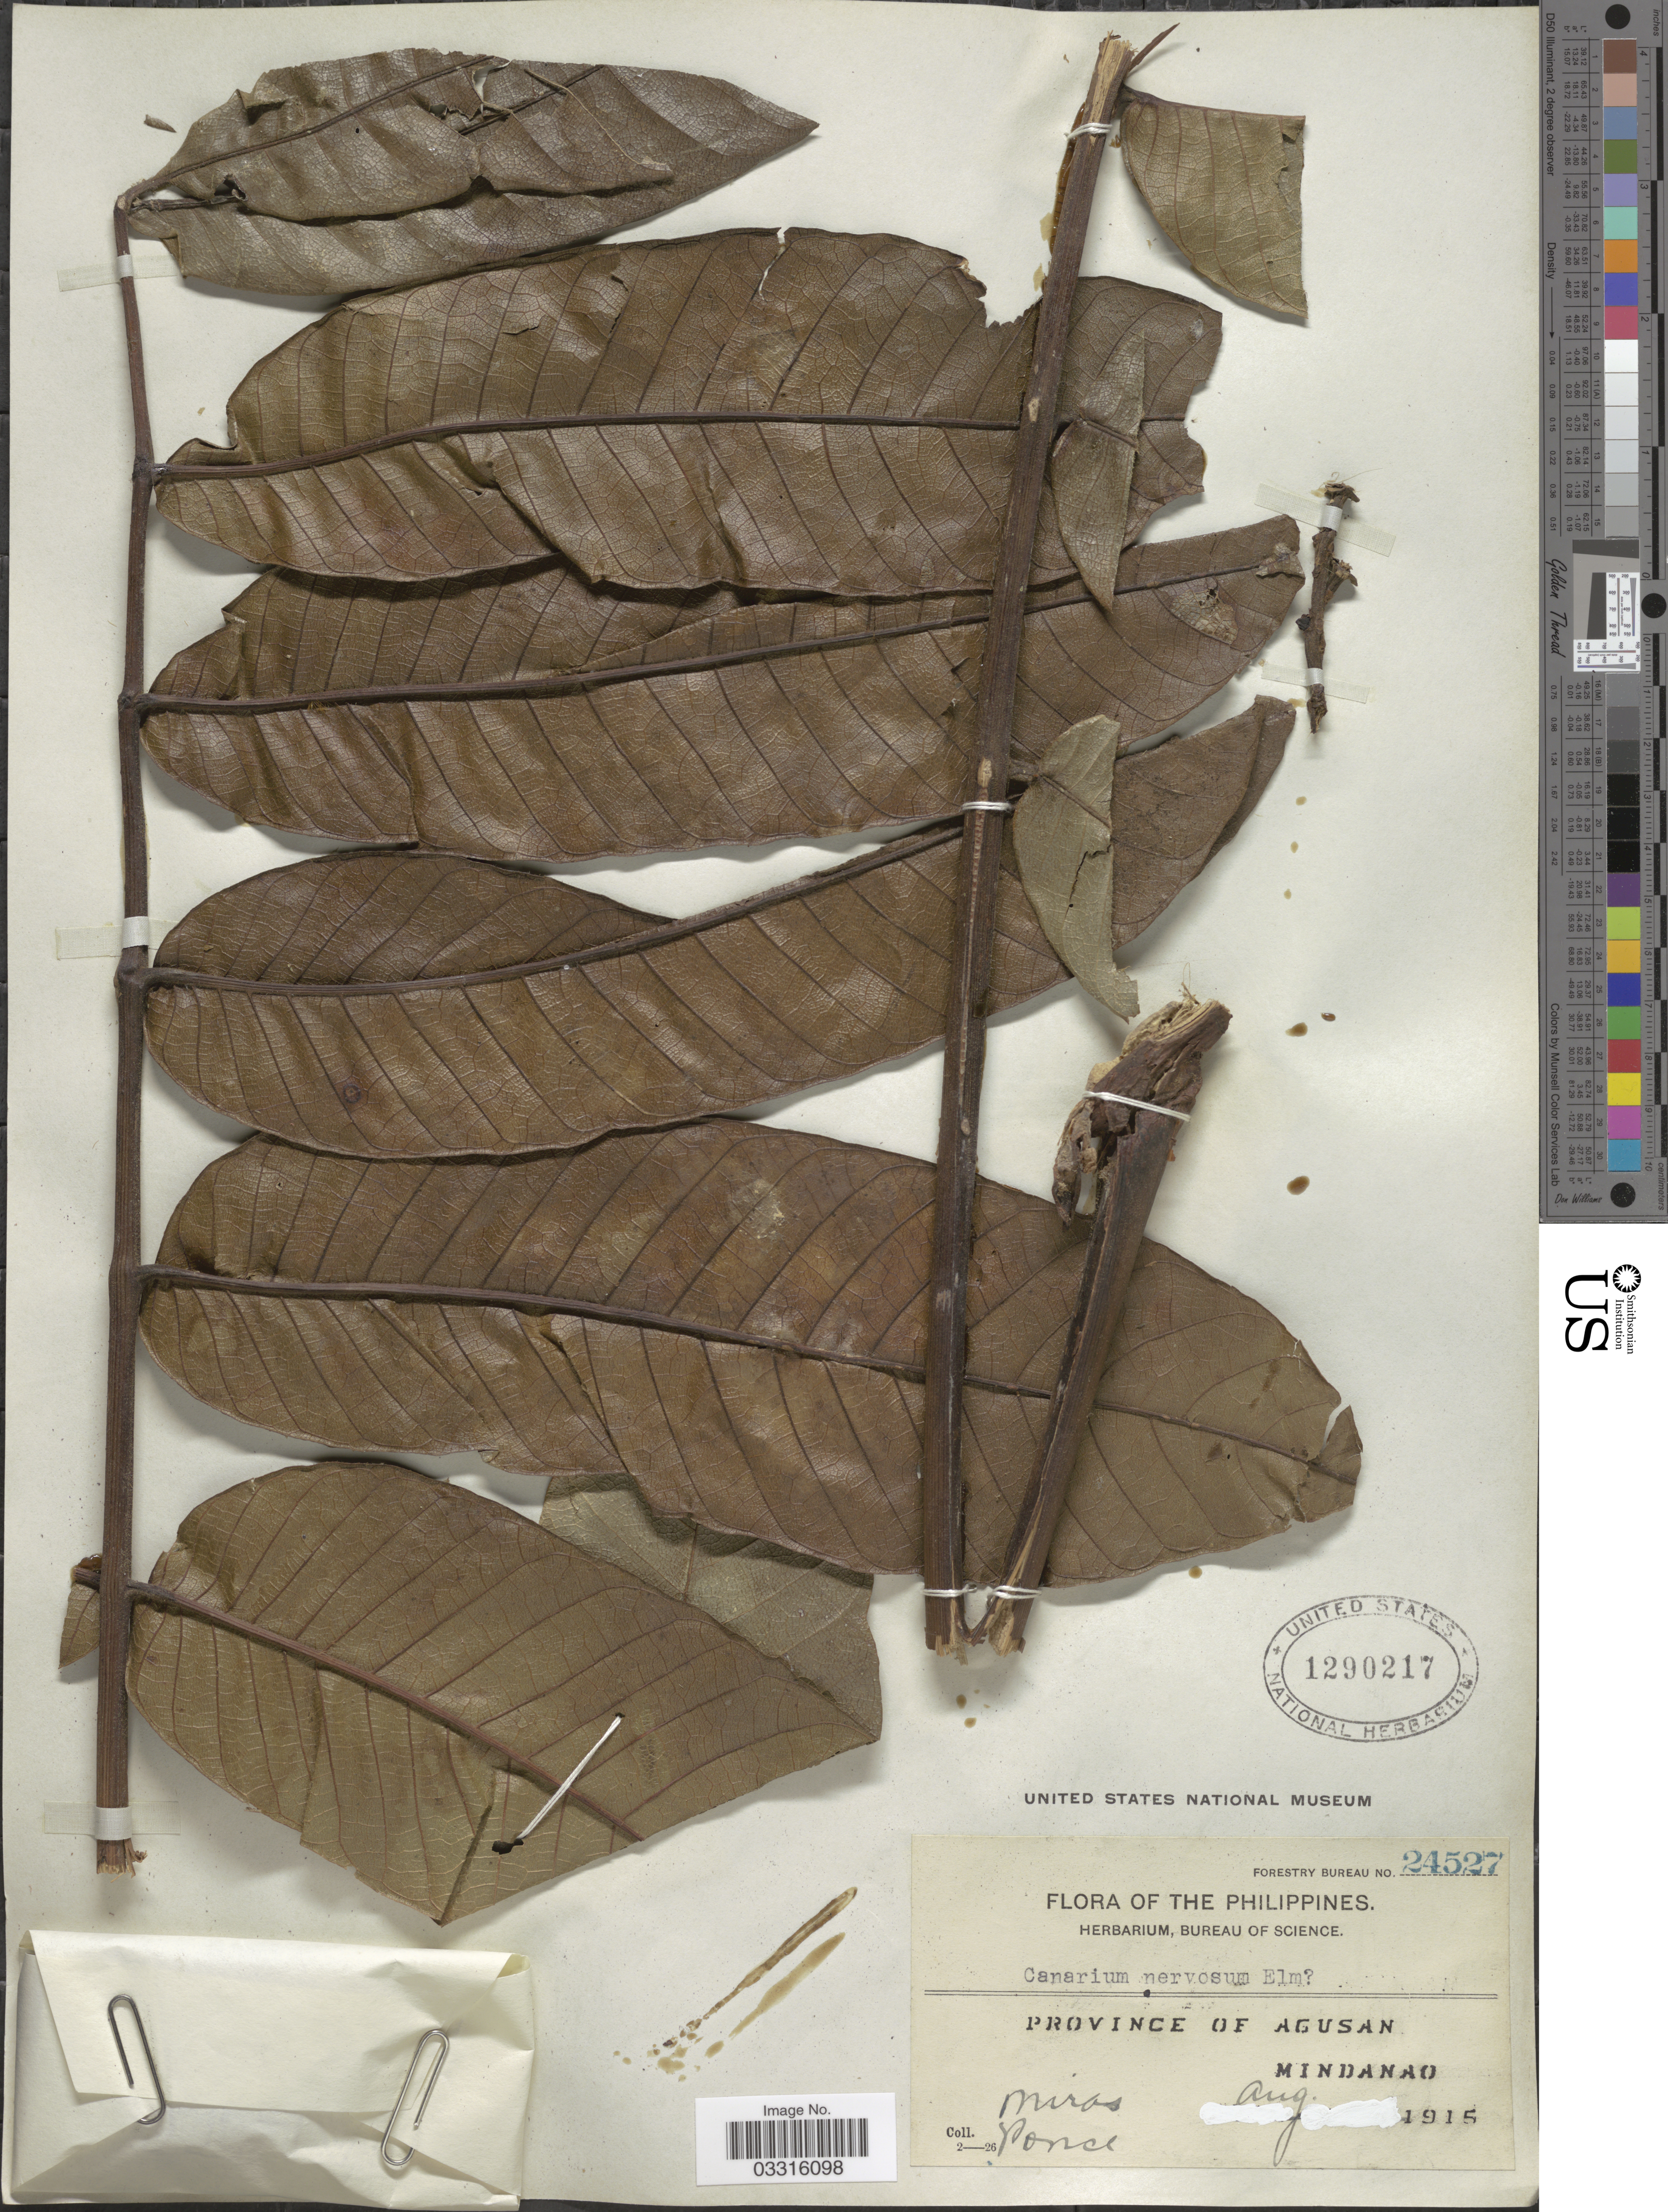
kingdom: Plantae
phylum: Tracheophyta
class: Magnoliopsida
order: Sapindales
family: Burseraceae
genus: Canarium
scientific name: Canarium hirsutum f. scabrum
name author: (Blume) Leenh.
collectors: Miras & Ponce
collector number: Forestry Bureau 24527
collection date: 1915-08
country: Philippines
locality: Province of Agusan, Mindanao.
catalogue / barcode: US 1290217